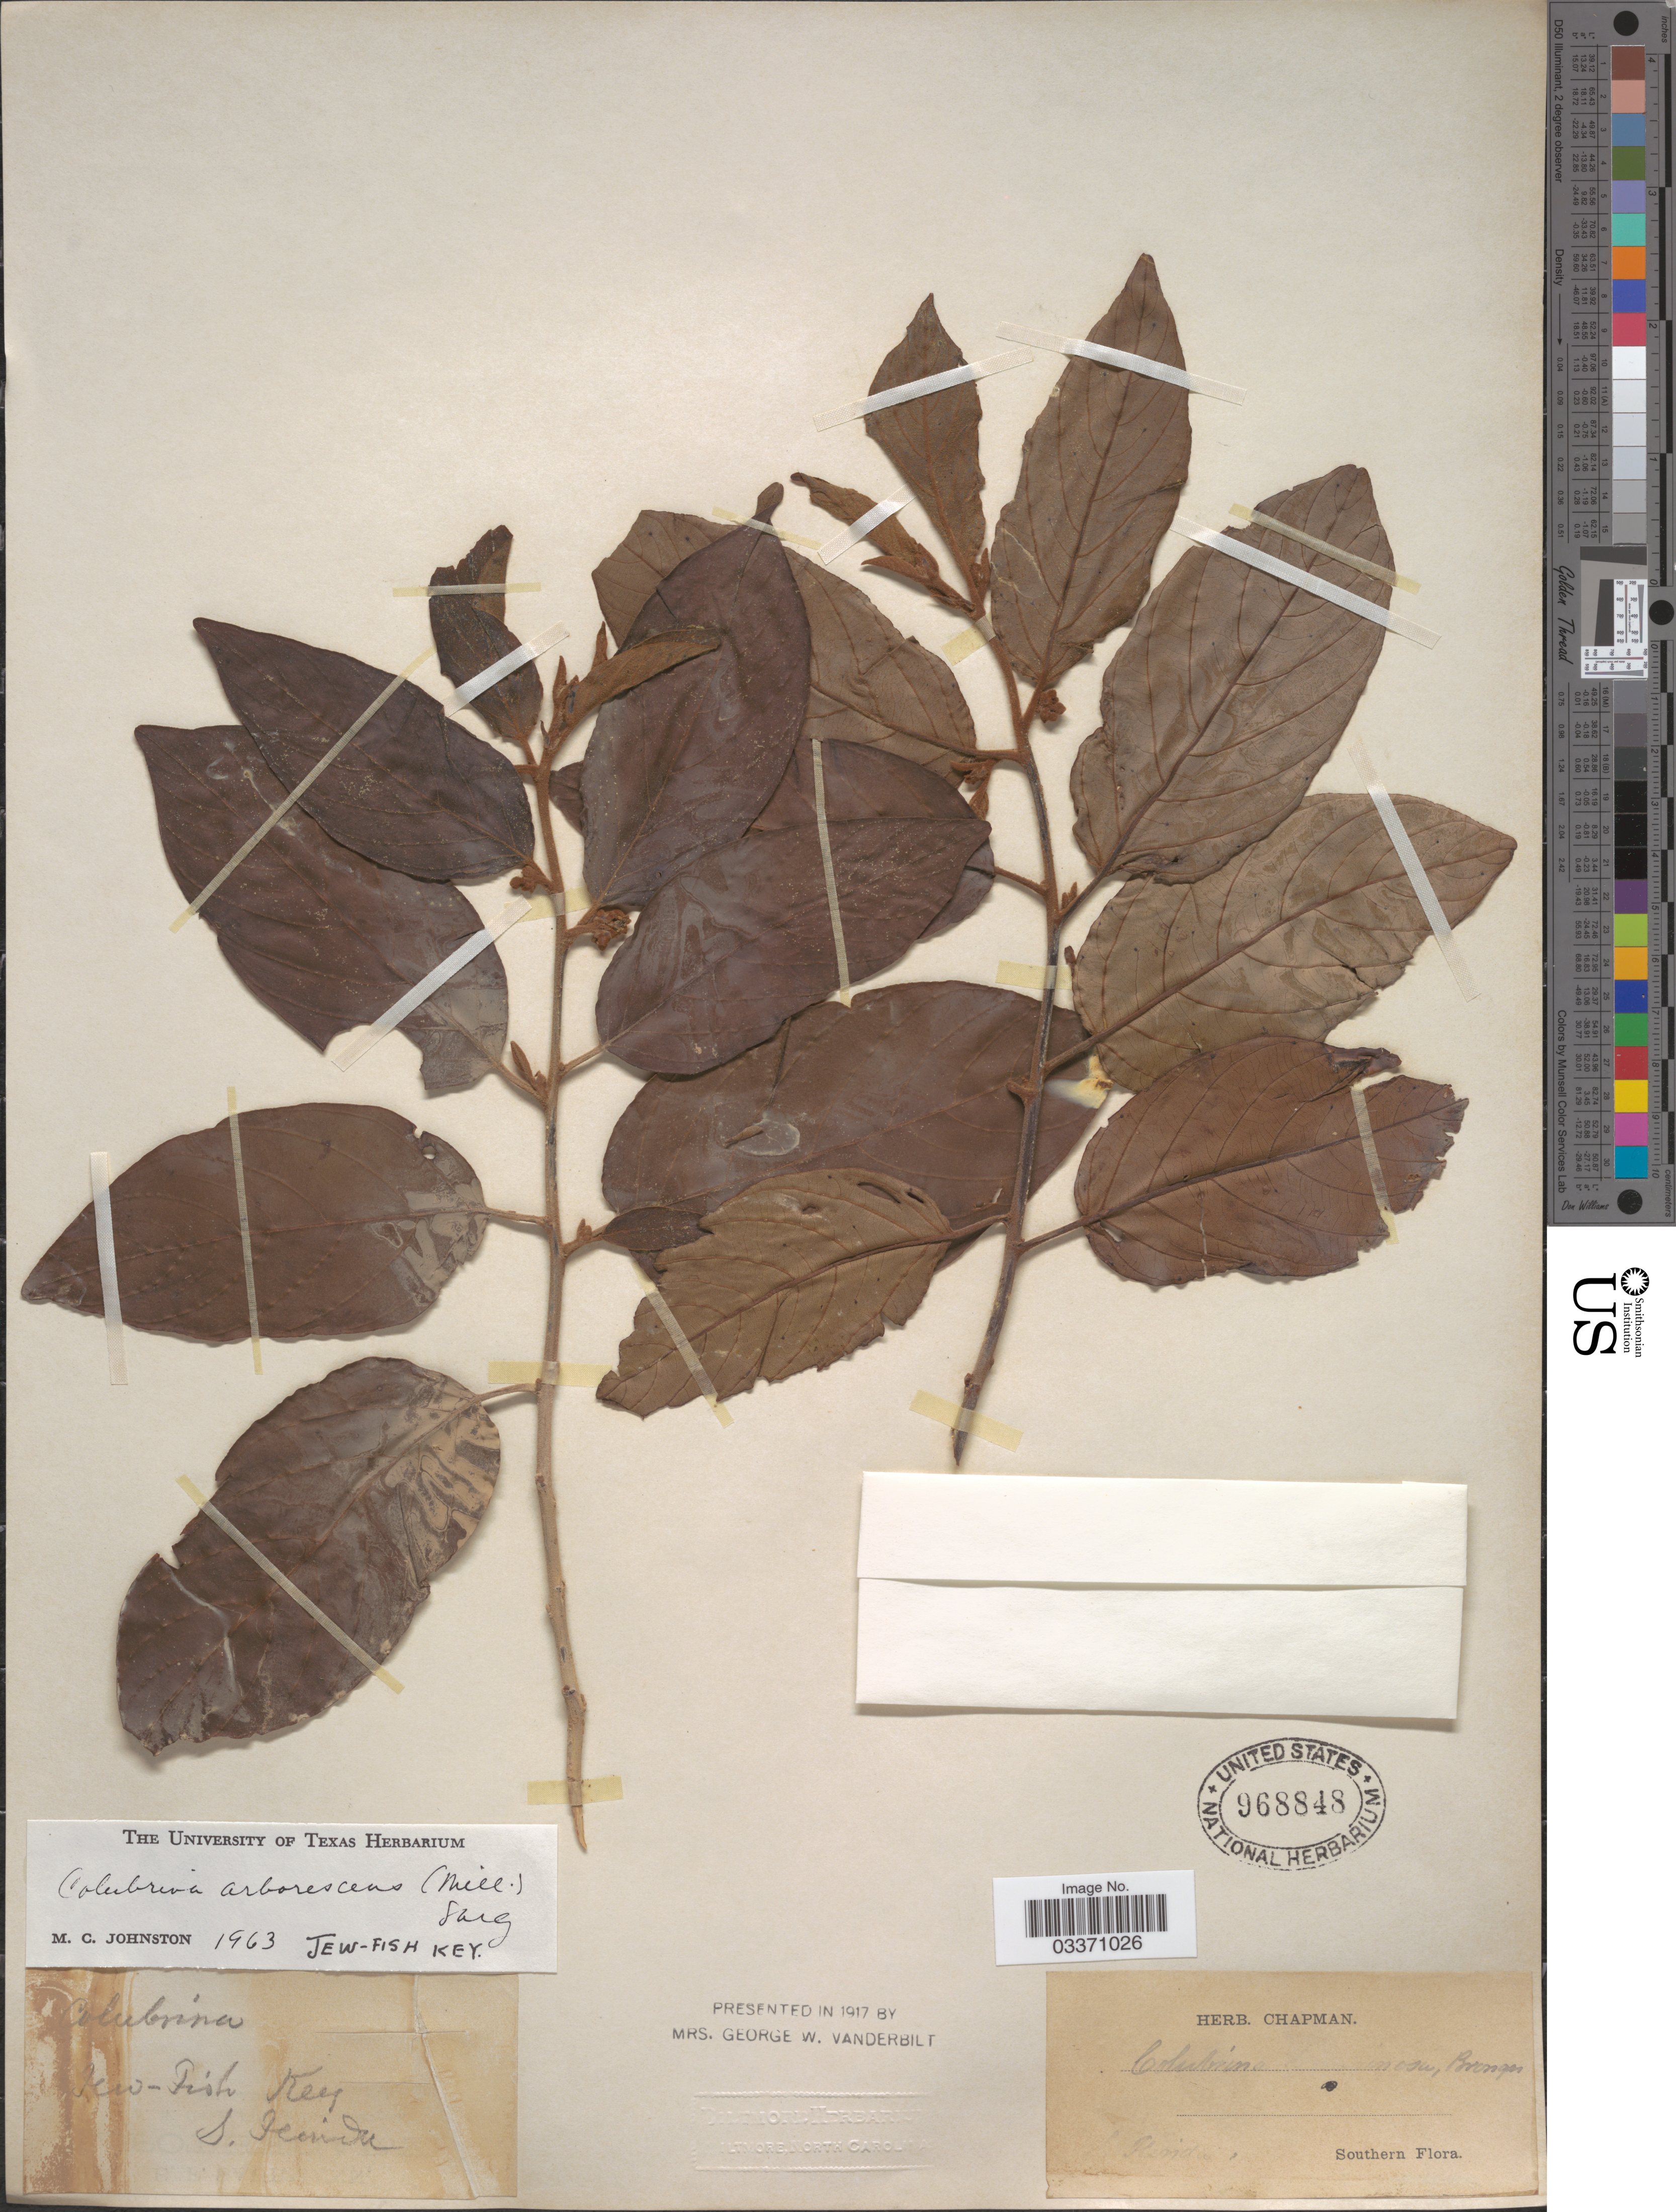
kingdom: Plantae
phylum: Tracheophyta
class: Magnoliopsida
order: Rosales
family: Rhamnaceae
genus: Colubrina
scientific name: Colubrina arborescens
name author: (Mill.) Sarg.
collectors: ex herb. Chapman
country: United States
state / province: Florida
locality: Southern. Jew-Fish Key. S. Florida.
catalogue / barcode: US 968848